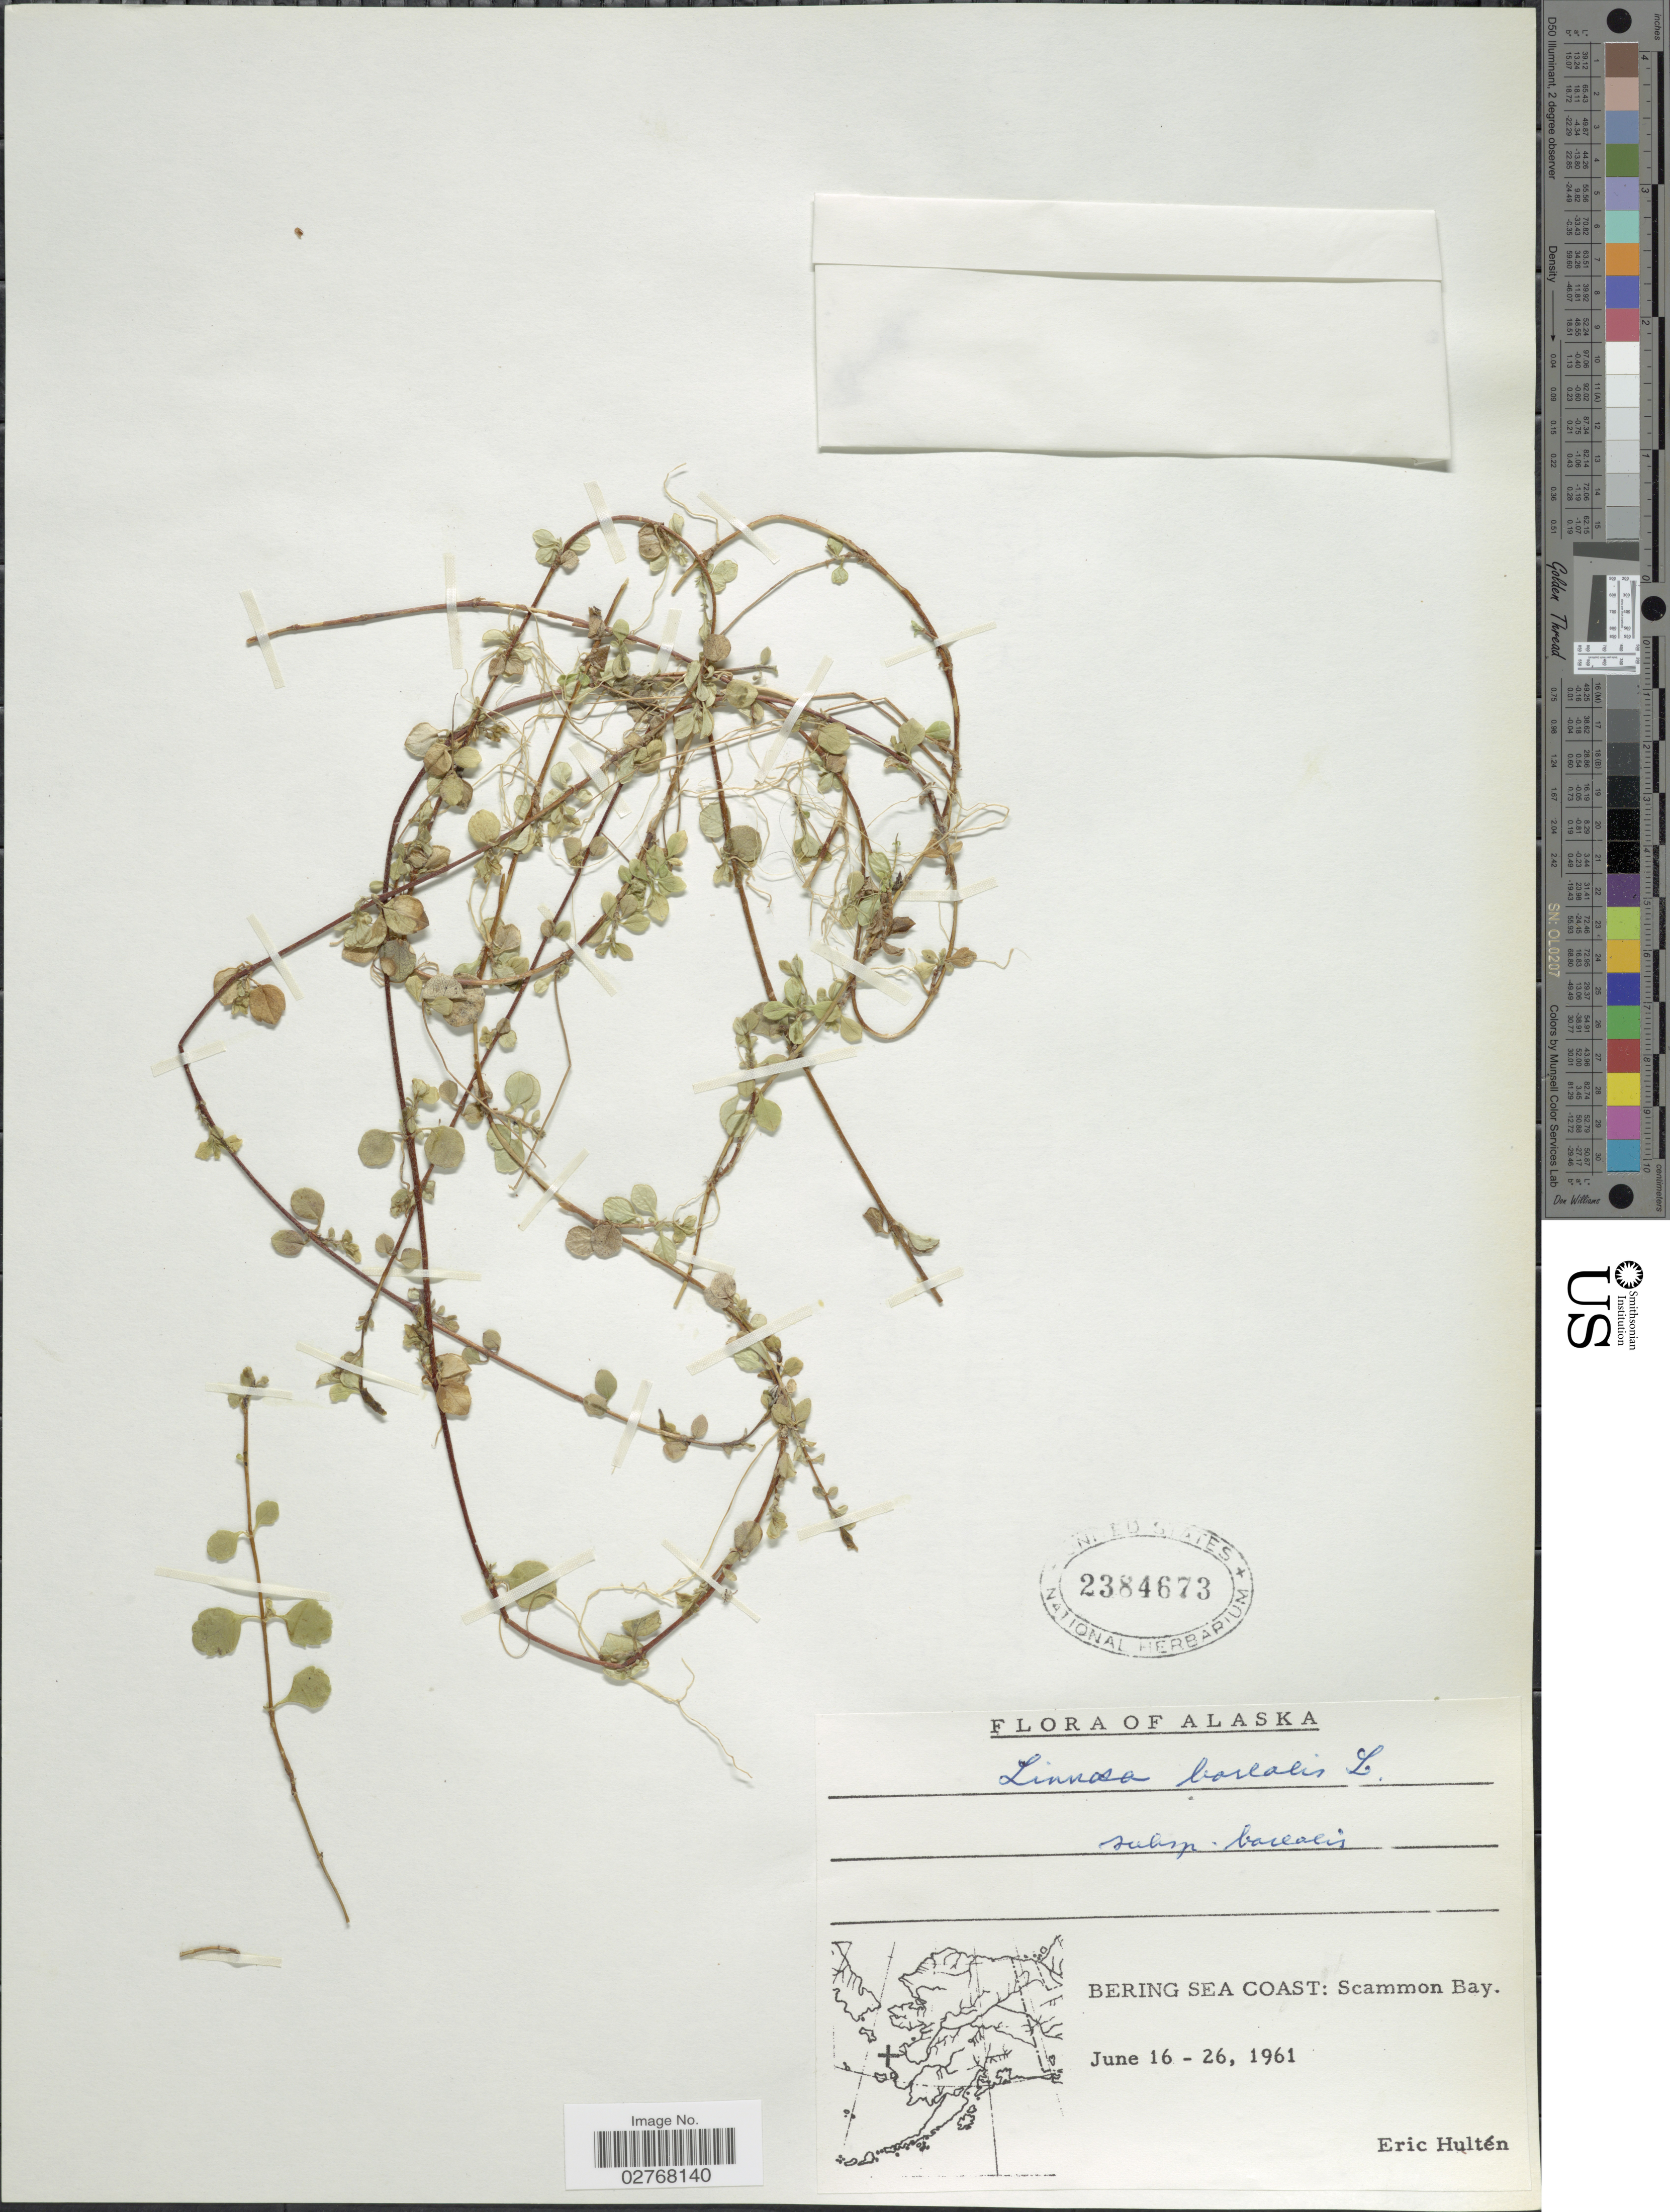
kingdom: Plantae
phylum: Tracheophyta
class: Magnoliopsida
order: Dipsacales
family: Caprifoliaceae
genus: Linnaea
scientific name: Linnaea borealis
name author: L.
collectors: E. G. Hultén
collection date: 1961-06-16/1961-06-26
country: United States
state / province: Alaska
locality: Bering Sea Coast: Scammon Bay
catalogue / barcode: US 2384673